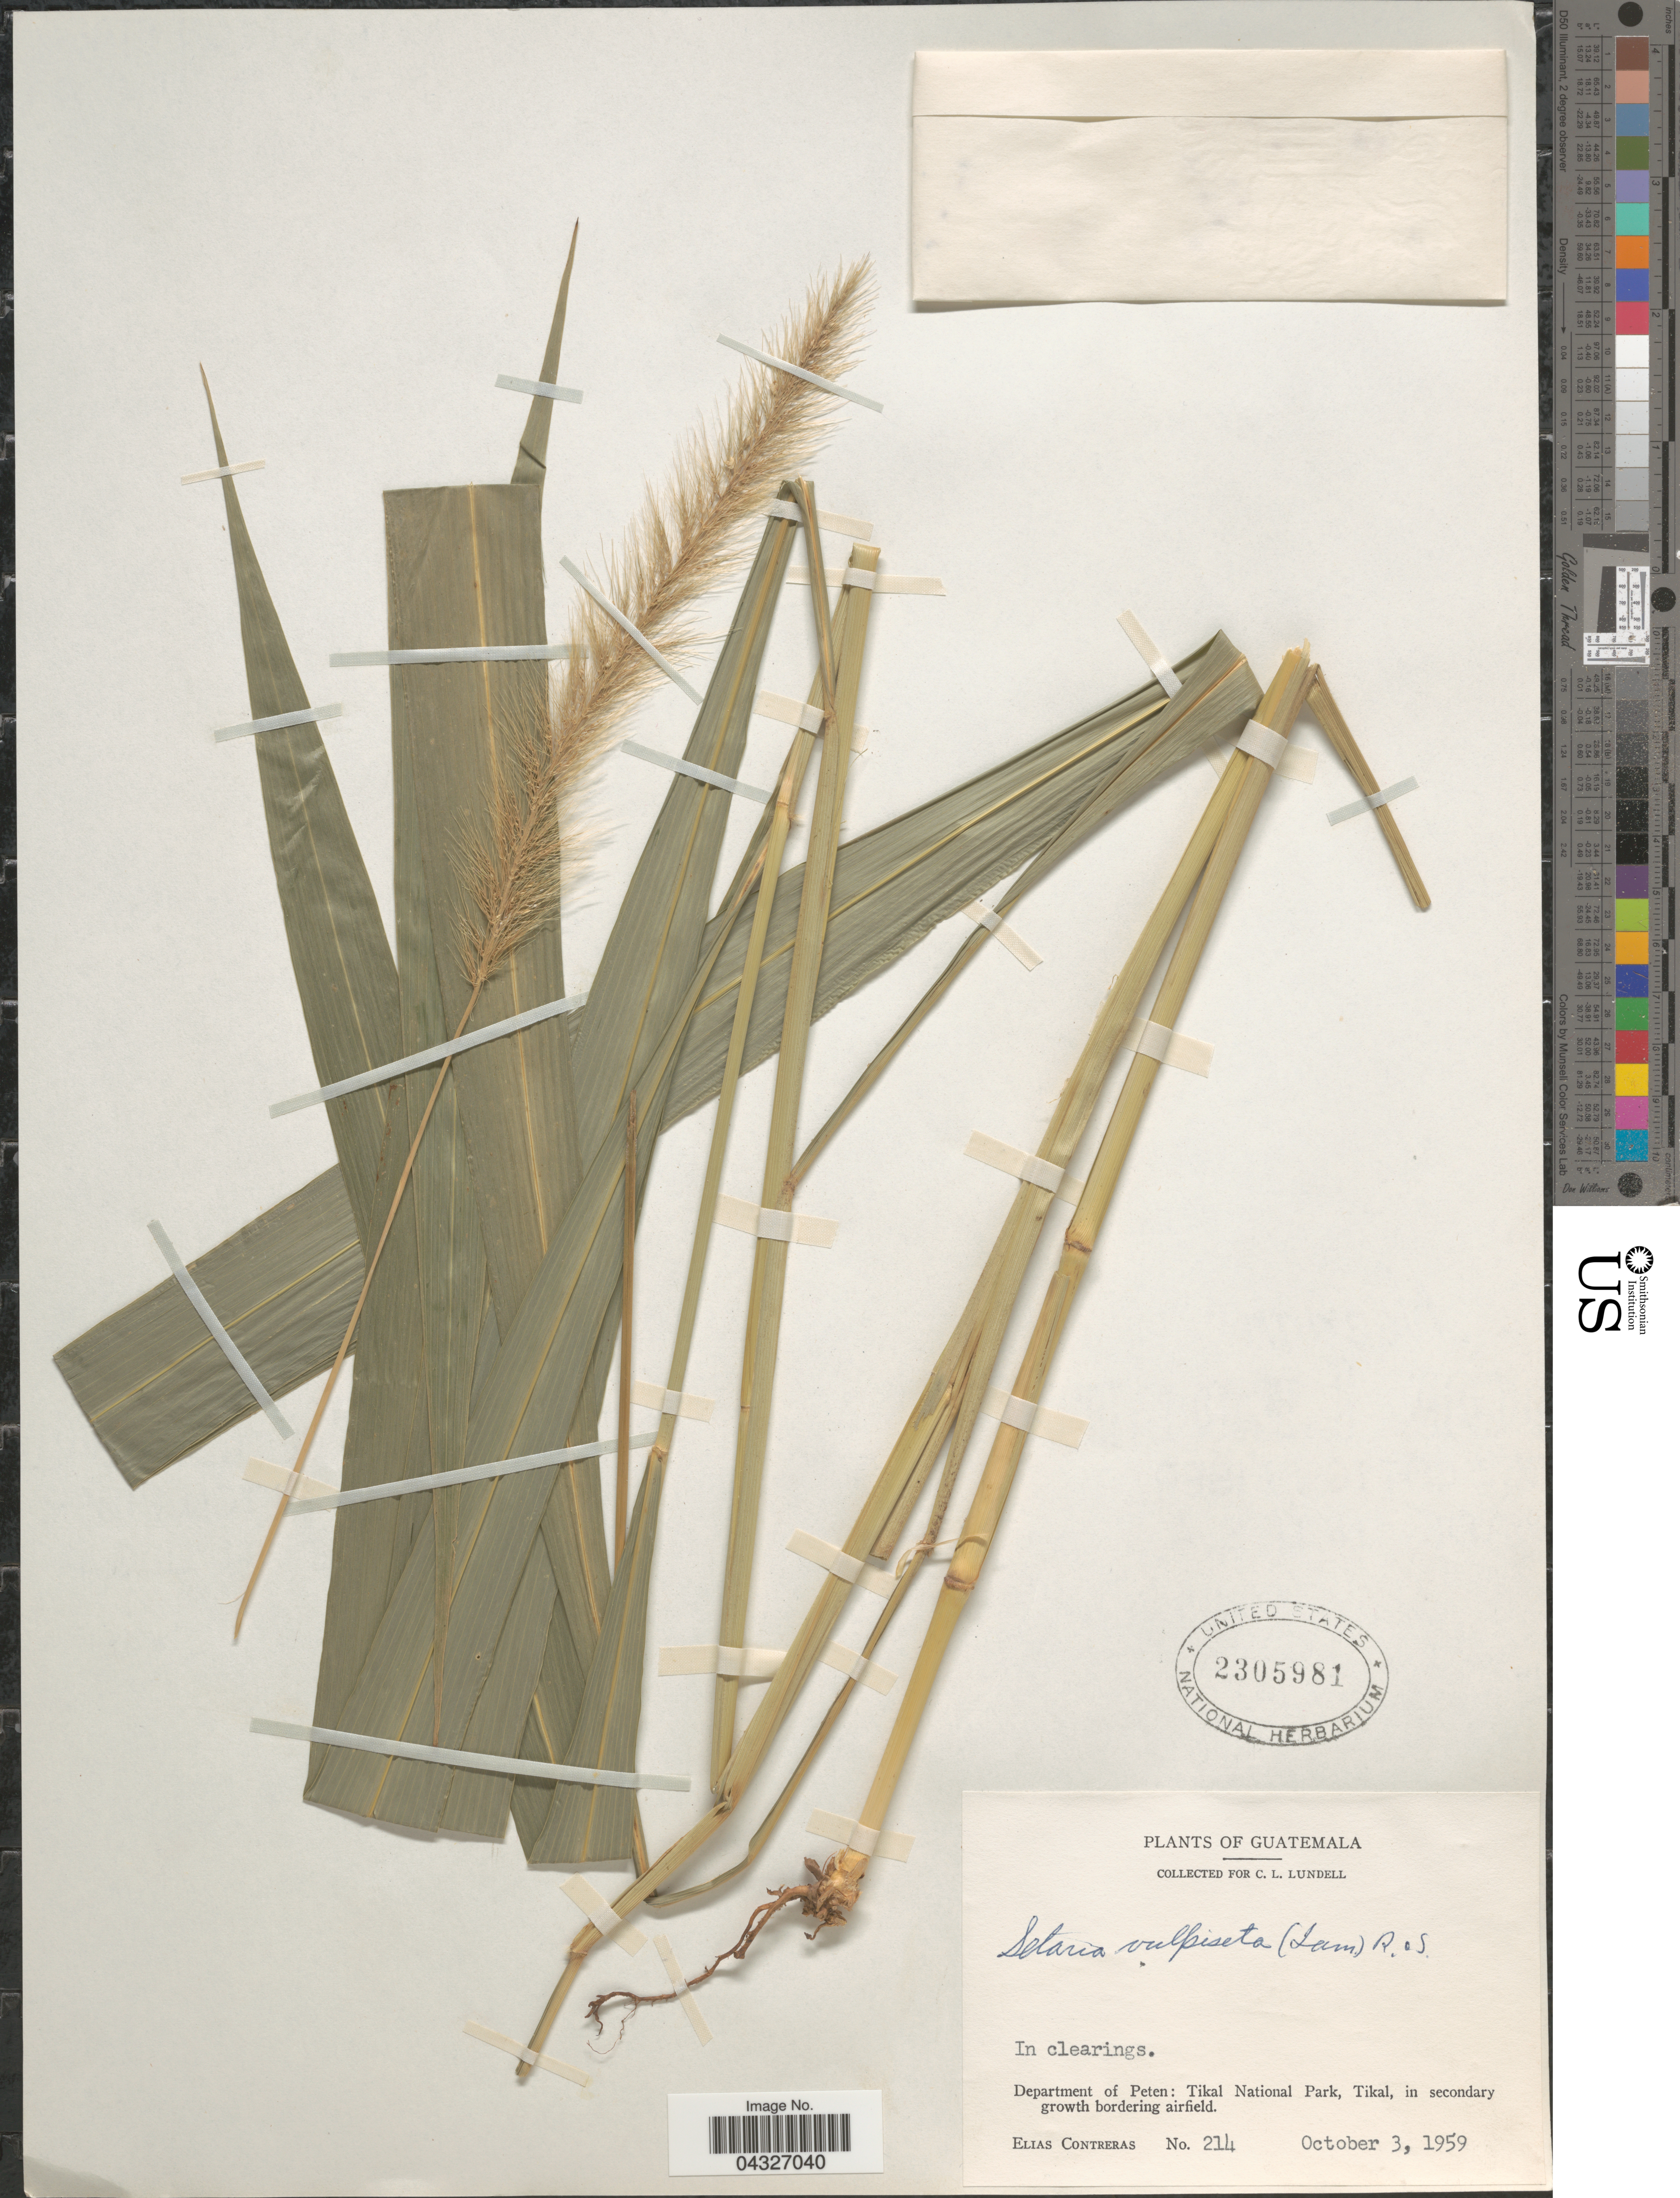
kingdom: Plantae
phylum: Tracheophyta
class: Liliopsida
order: Poales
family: Poaceae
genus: Setaria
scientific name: Setaria vulpiseta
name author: (Lam.) Roem. & Schult.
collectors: E. Contreras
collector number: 214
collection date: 1959-10-03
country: Guatemala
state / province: El Peten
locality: Department of Peten: Tikal National Park, Tikal, in secondary growth bordering airfield.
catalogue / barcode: US 2305981